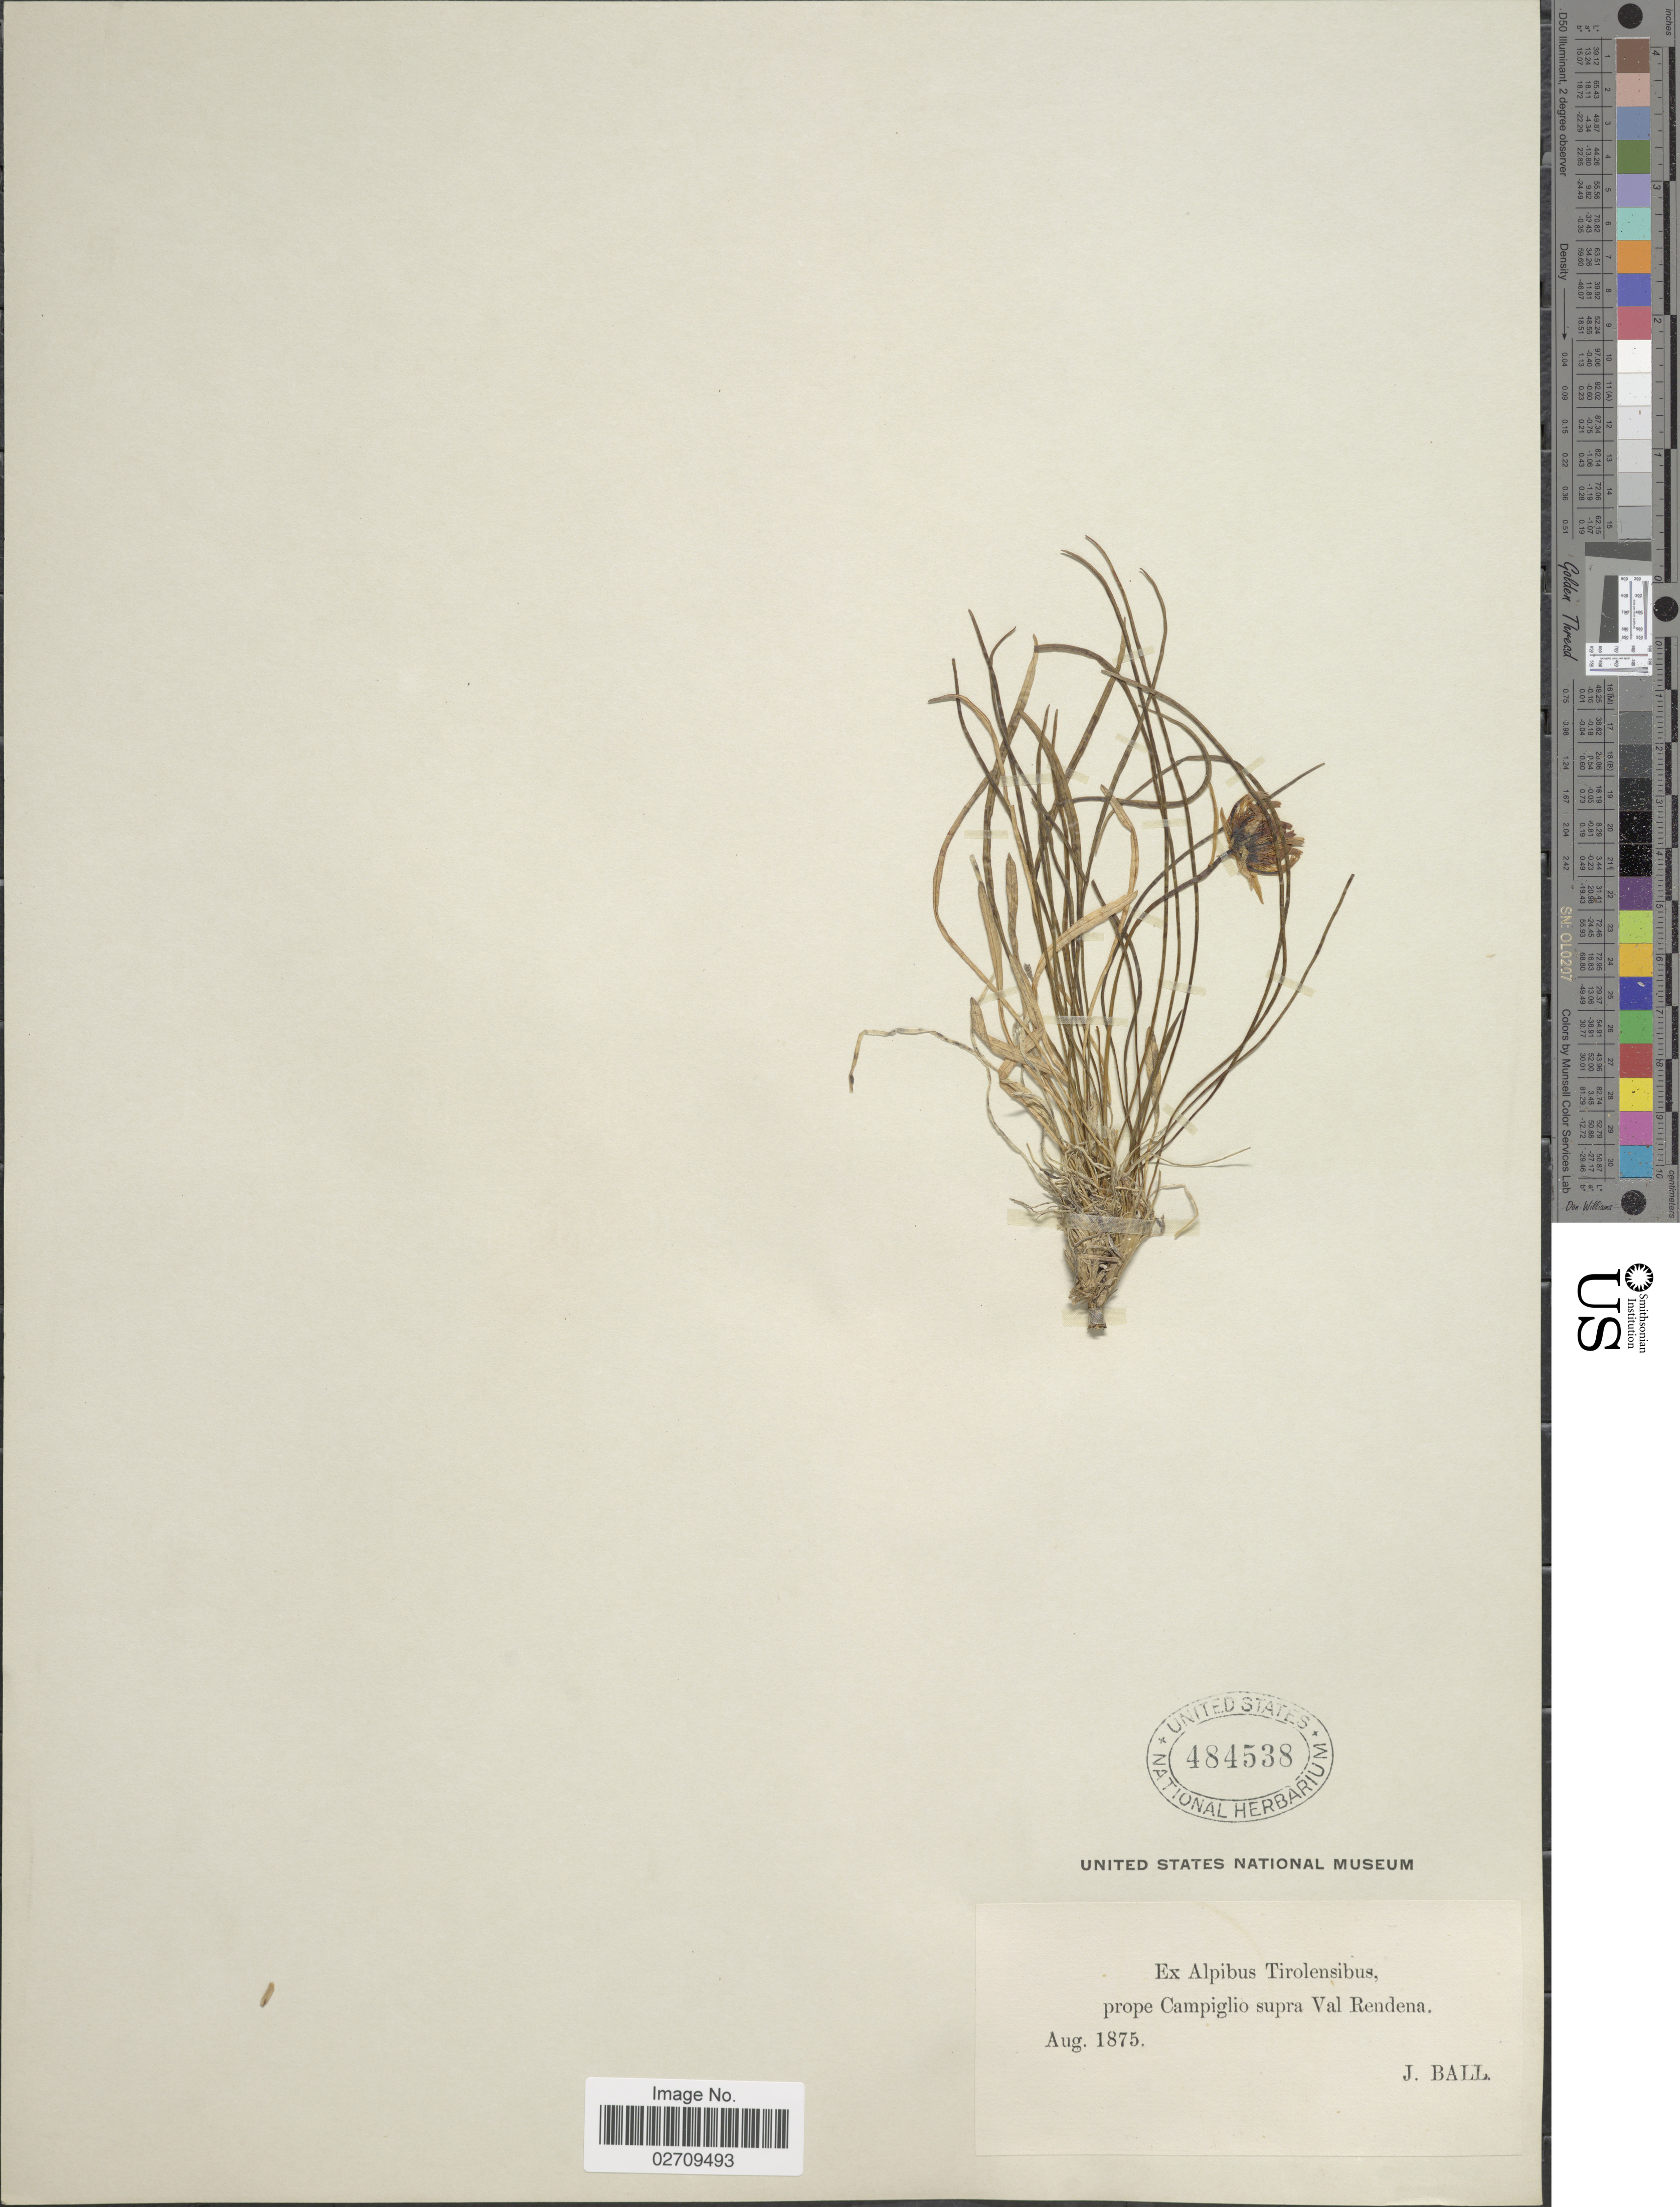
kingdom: Plantae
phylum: Tracheophyta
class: Magnoliopsida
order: Asterales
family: Campanulaceae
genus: Phyteuma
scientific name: Phyteuma sp.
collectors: J. Ball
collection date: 1875-08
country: Austria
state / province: Tirol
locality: Alpibus Tirolensibus, prope Campiglio supra Val Rendena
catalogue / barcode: US 484538